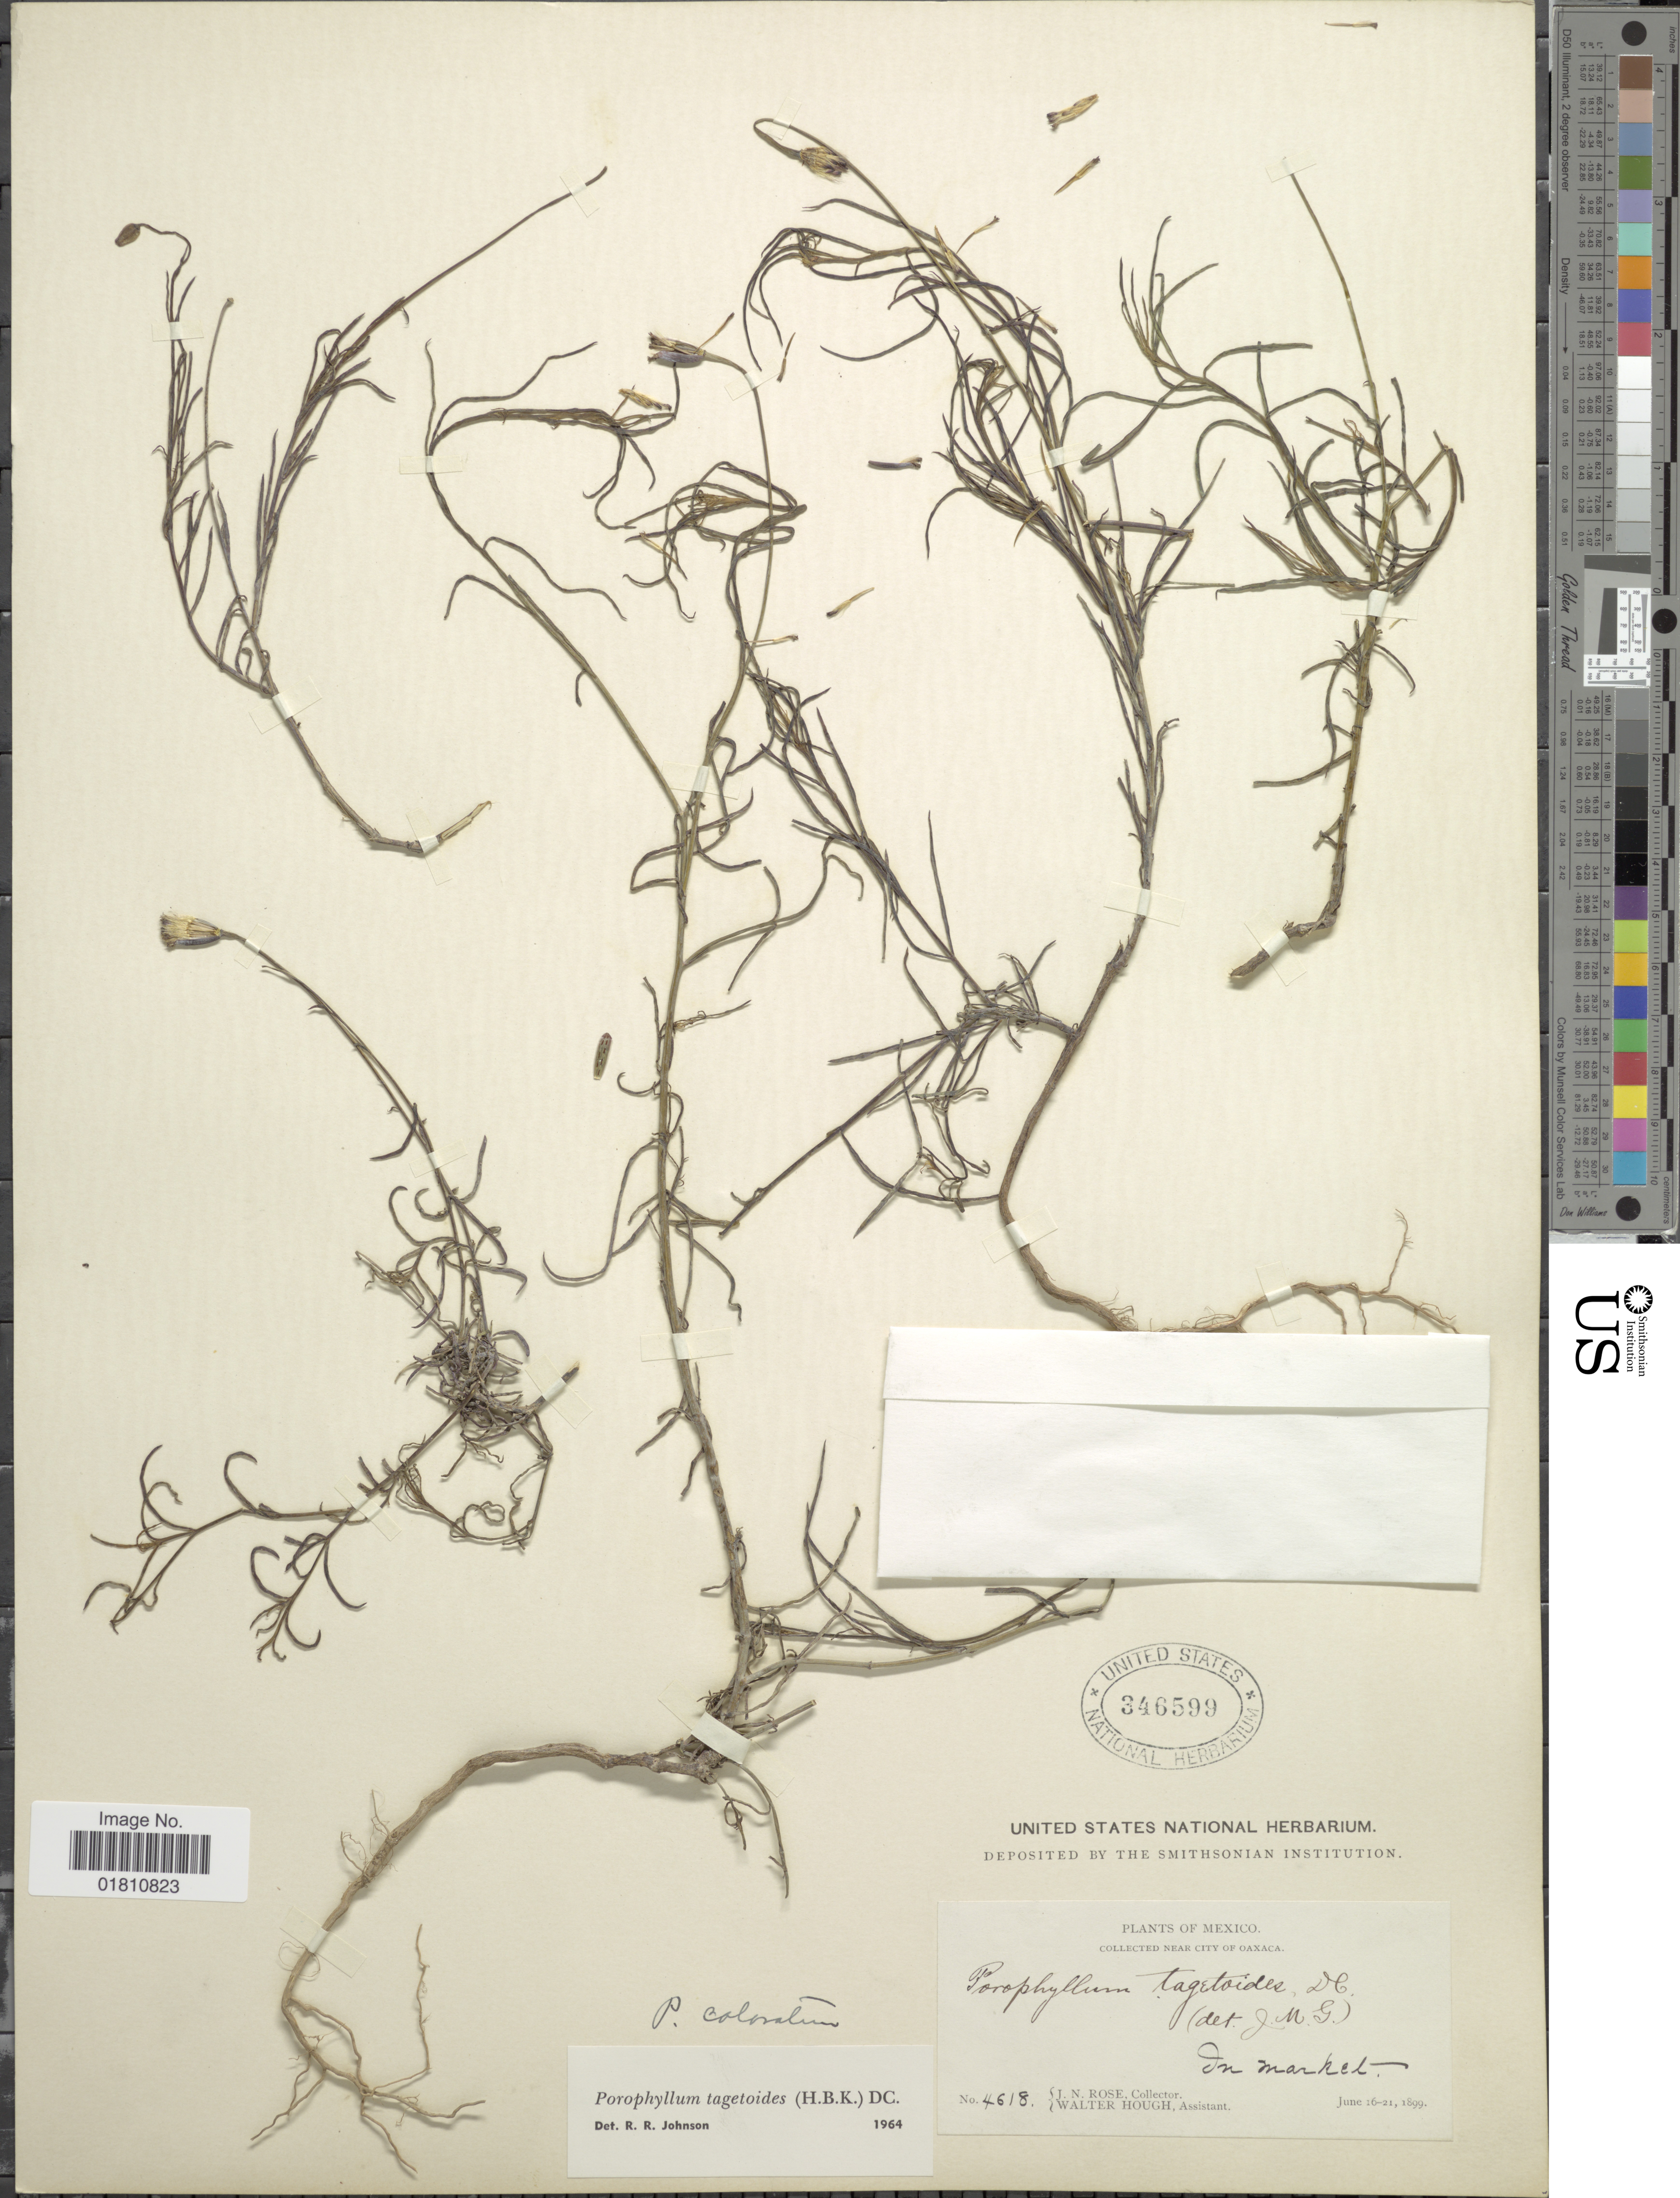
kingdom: Plantae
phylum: Tracheophyta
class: Magnoliopsida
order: Asterales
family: Asteraceae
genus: Porophyllum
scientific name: Porophyllum tagetoides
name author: (Kunth) DC.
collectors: J. N. Rose & W. Hough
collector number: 4618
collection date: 1899-06-16/1899-06-21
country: Mexico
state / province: Oaxaca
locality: Near city of Oaxaca, in market.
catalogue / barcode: US 346599